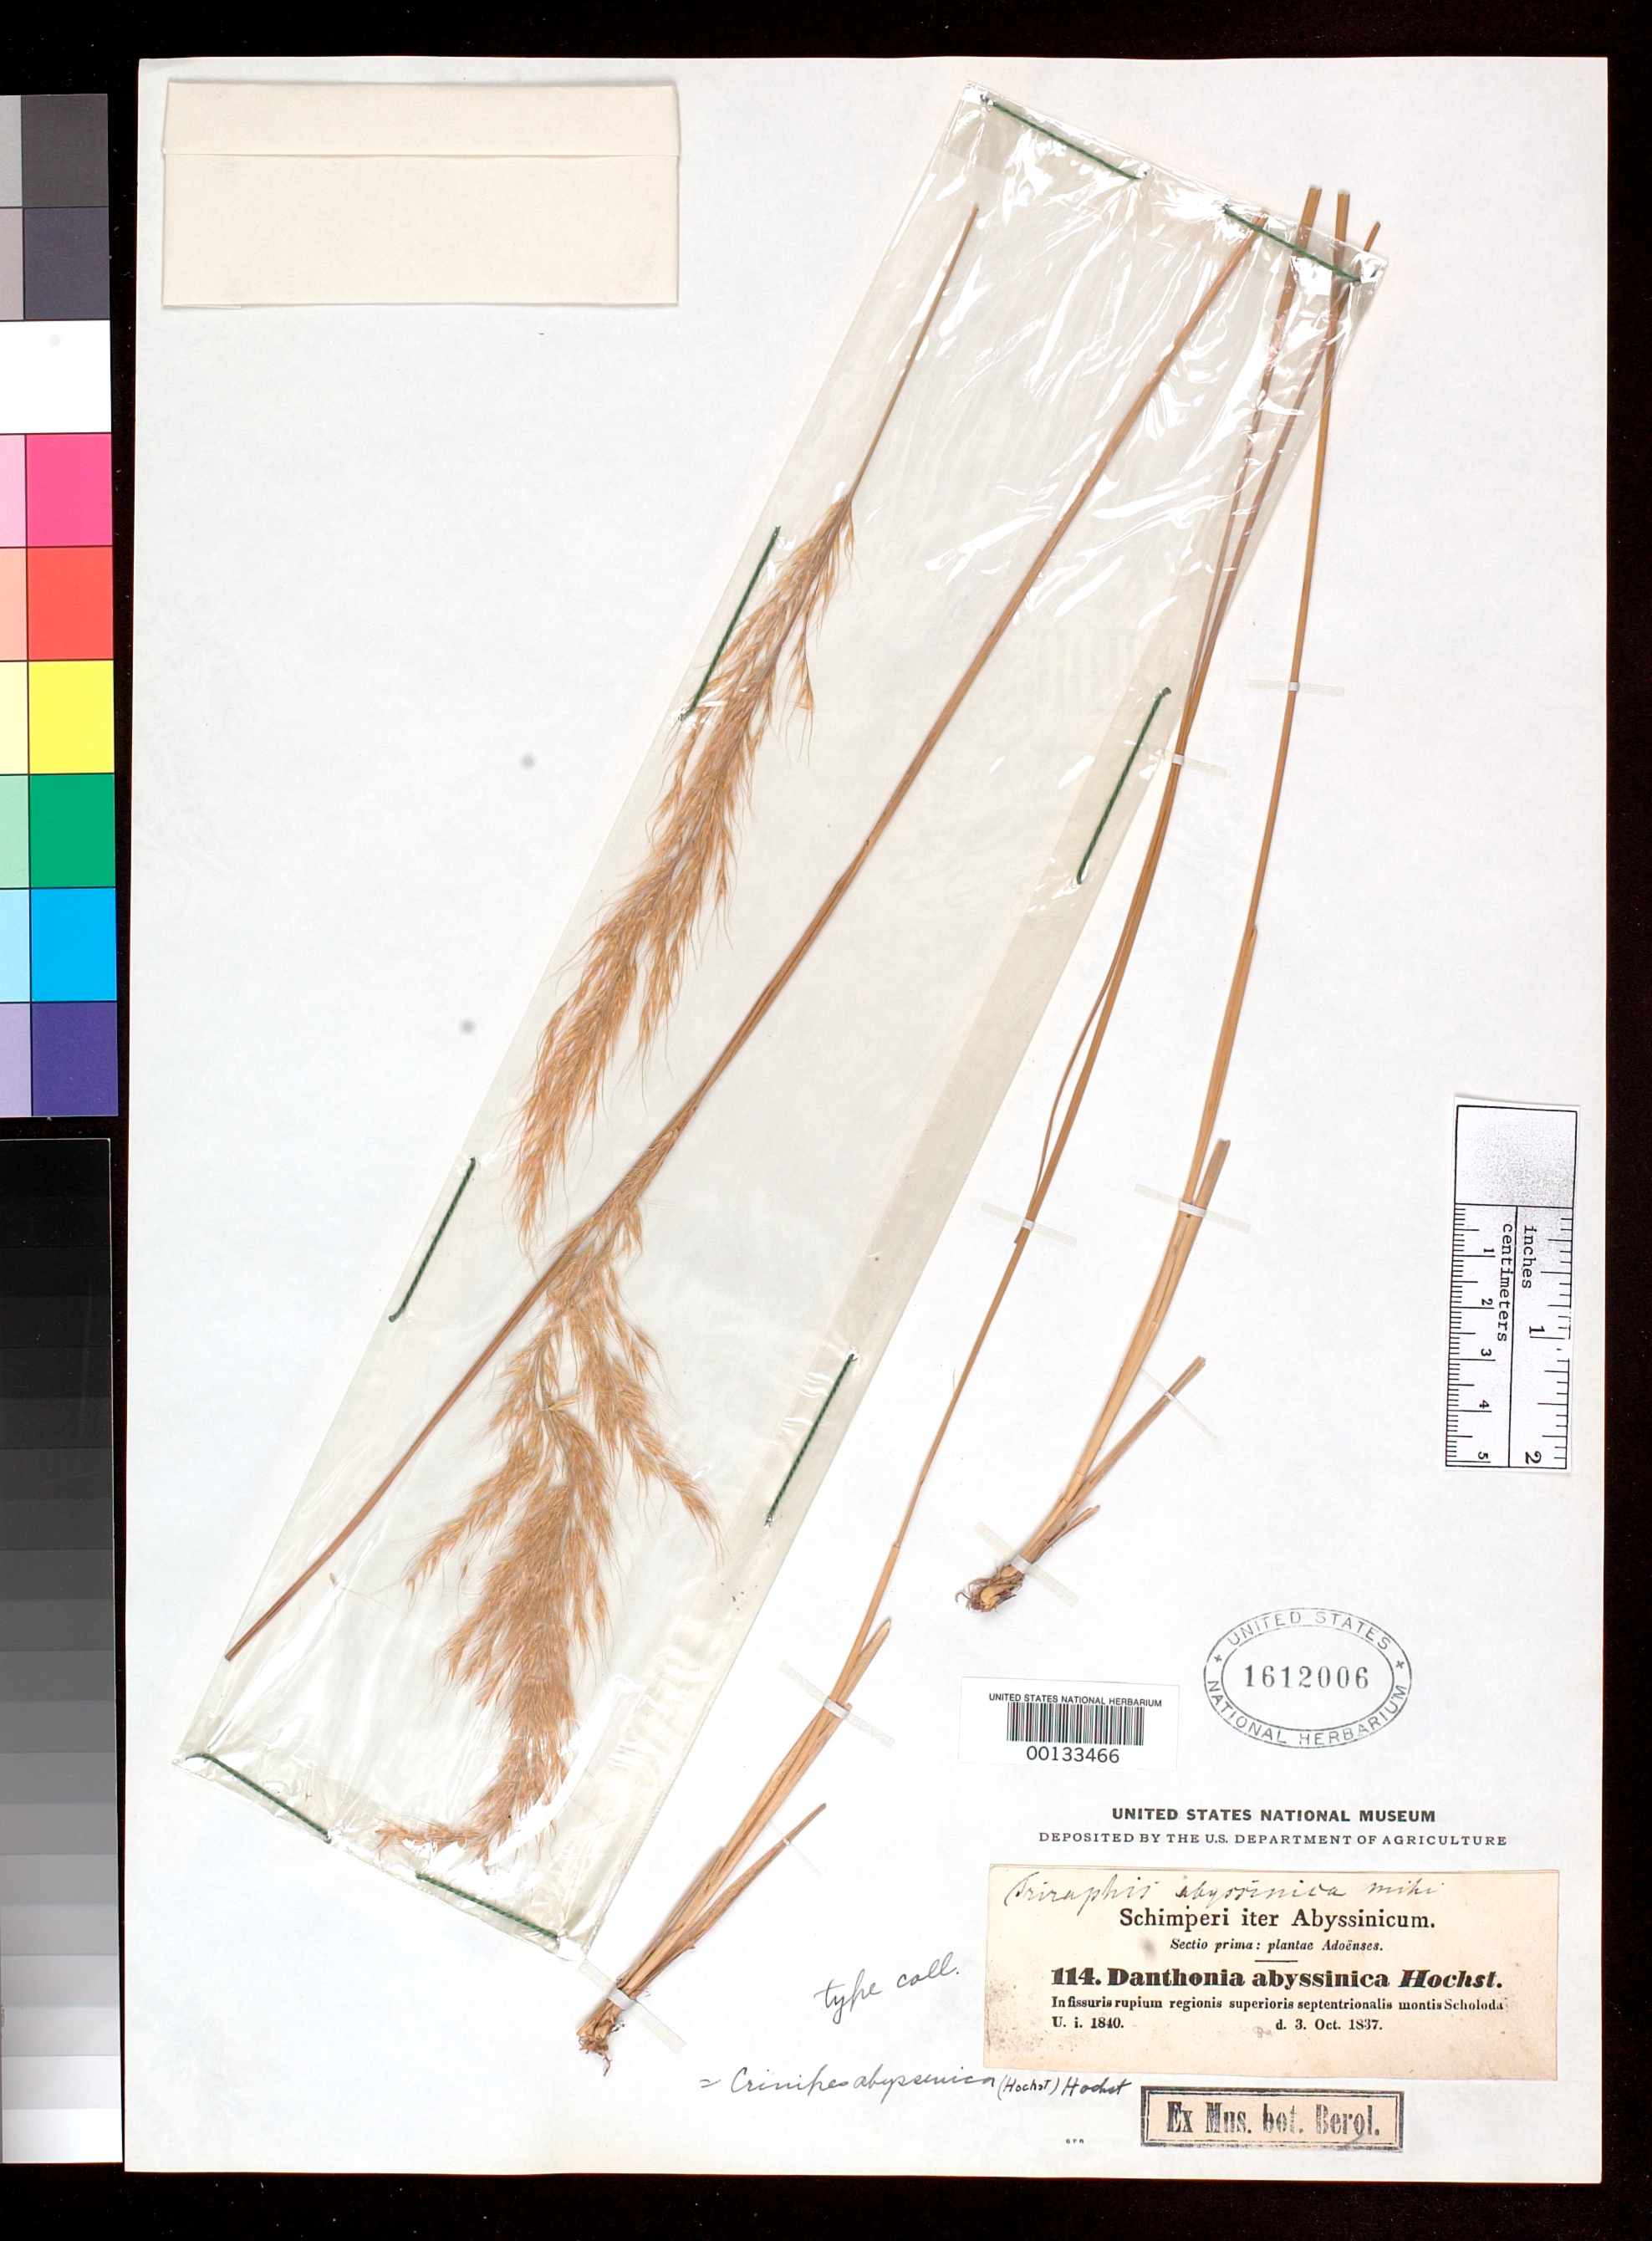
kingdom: Plantae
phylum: Tracheophyta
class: Liliopsida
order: Poales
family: Poaceae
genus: Danthonia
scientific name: Danthonia abyssinica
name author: Hochst. ex A. Braun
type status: Type Collection; Syntype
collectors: G. W. Schimper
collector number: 114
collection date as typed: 03 Oct 1837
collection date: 1837-10-03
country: Ethiopia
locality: In fissuris rupium regionis superioris septentrionalis montis Scholoda.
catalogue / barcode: US 1612006